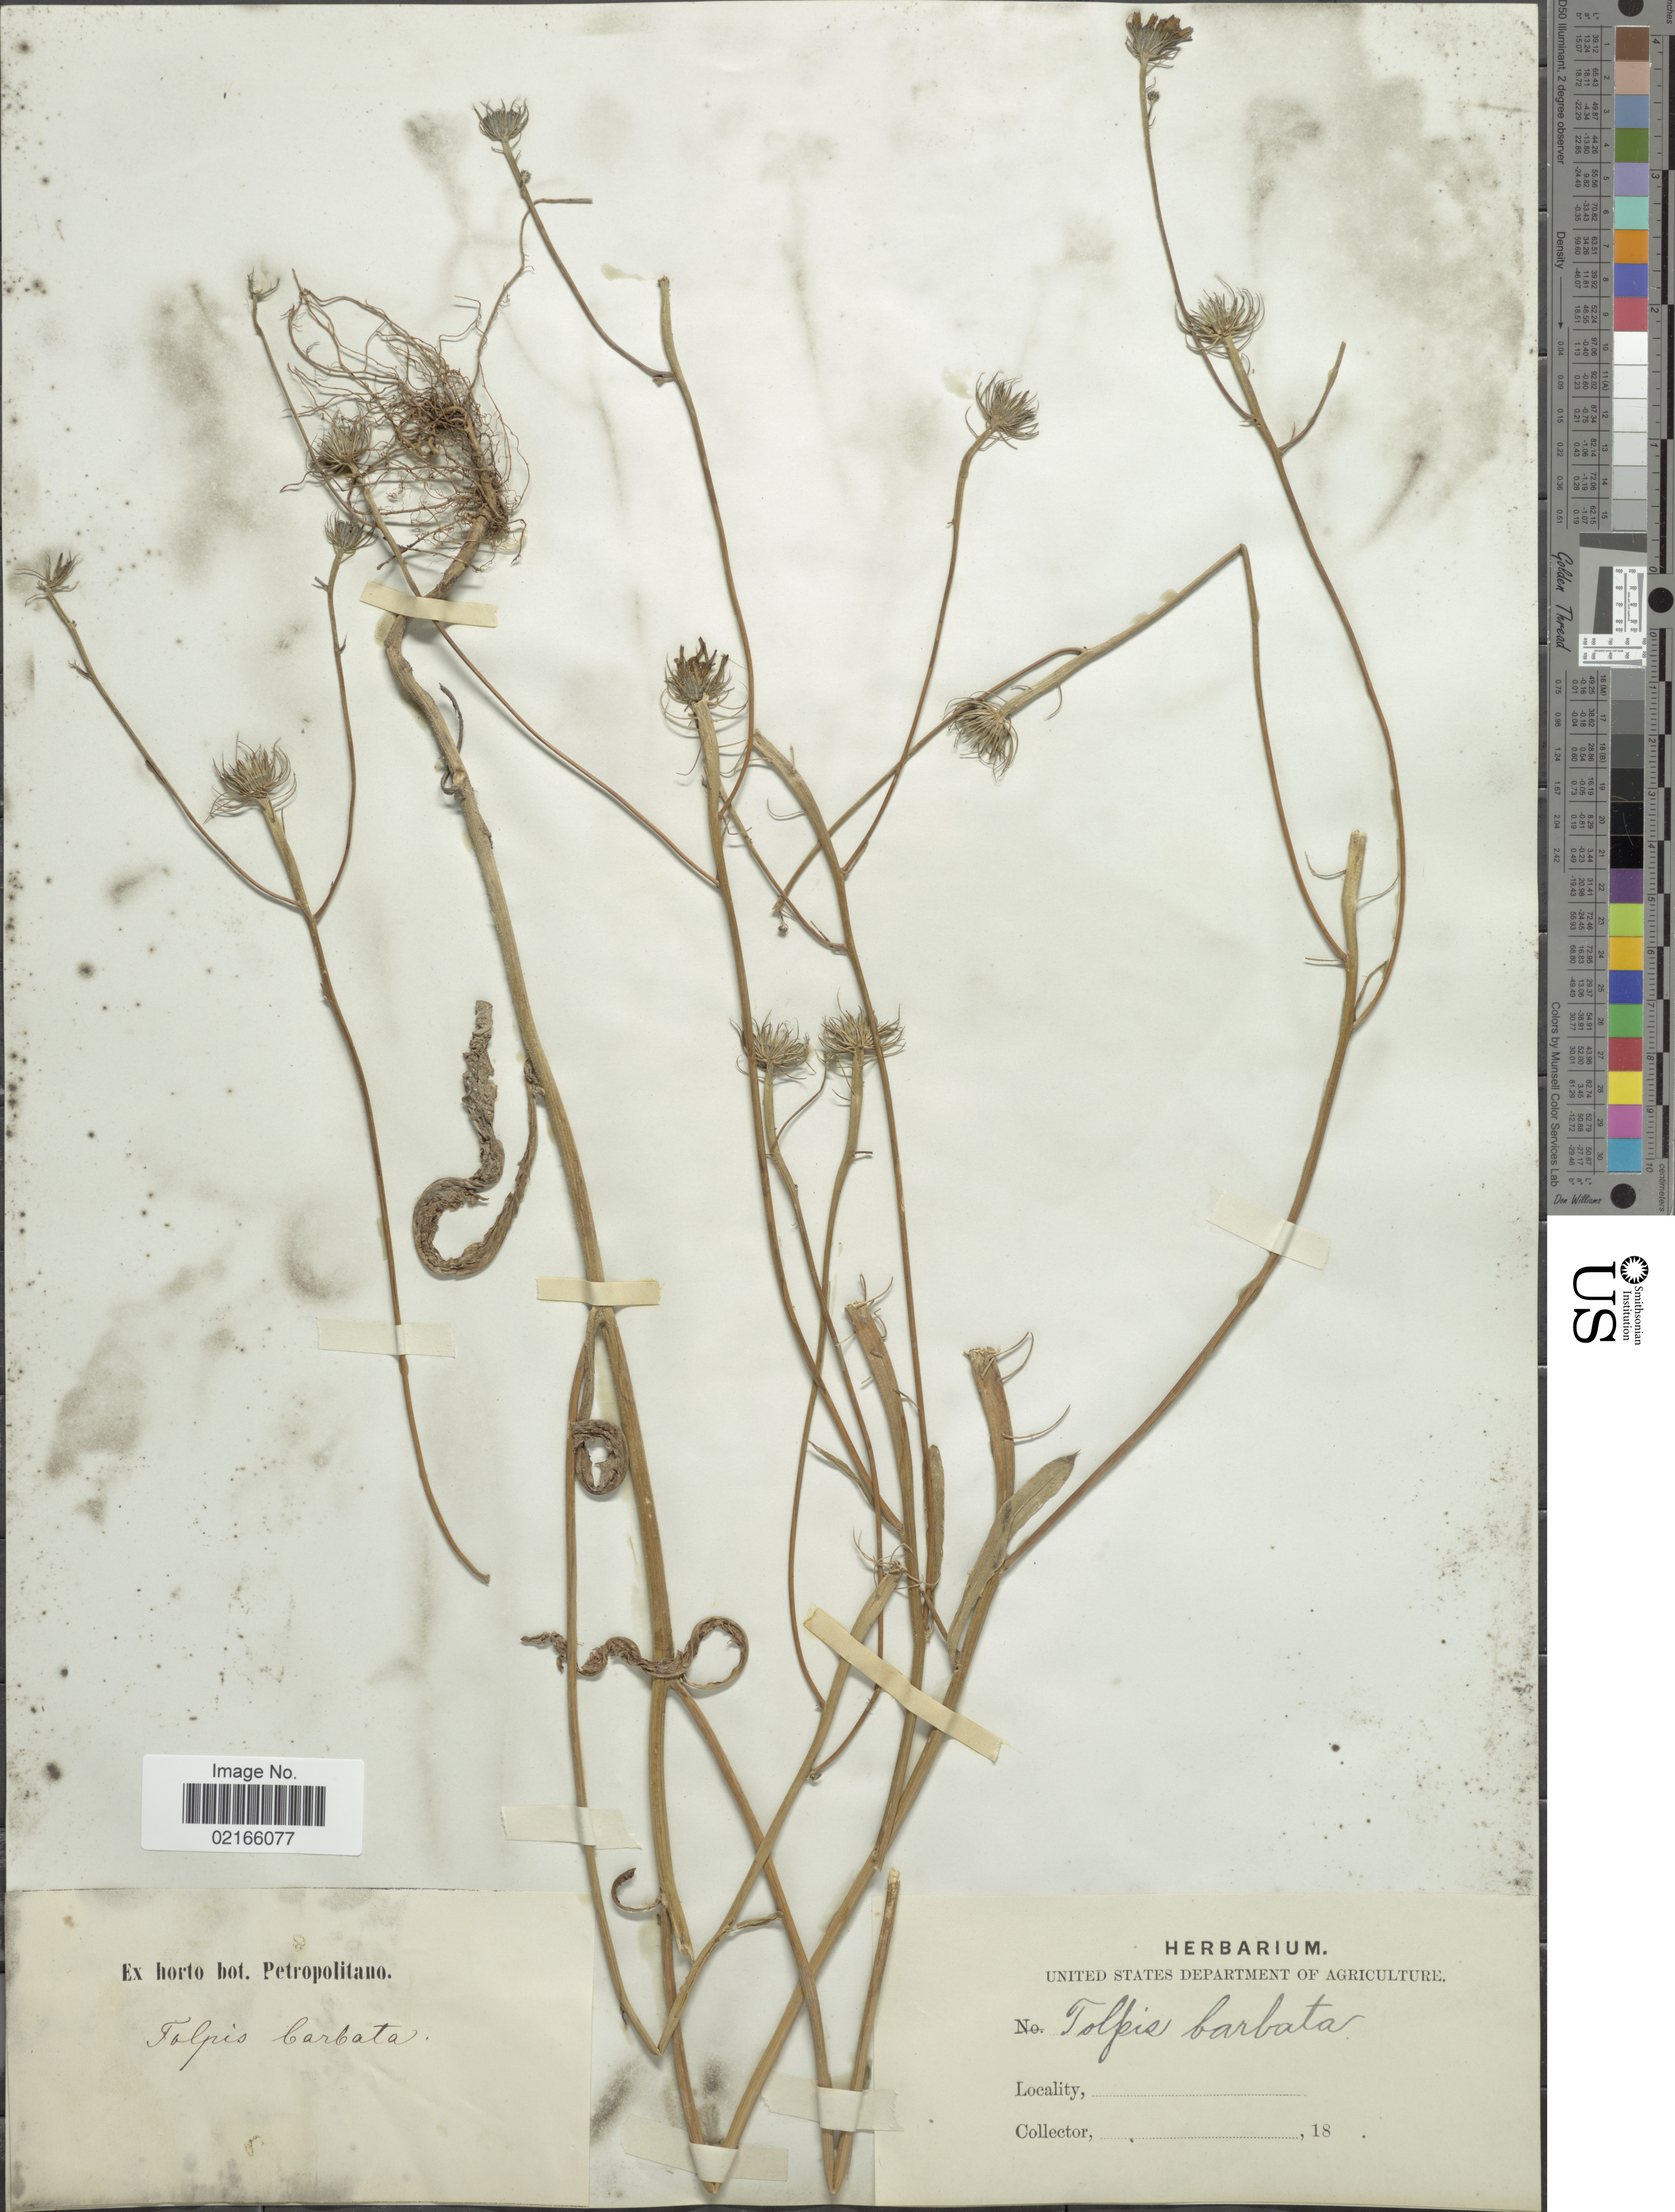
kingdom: Plantae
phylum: Tracheophyta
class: Magnoliopsida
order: Asterales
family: Asteraceae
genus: Tolpis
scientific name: Tolpis barbata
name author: (L.) Gaertn.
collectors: ex Horto Bot. Petropolitano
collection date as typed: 18